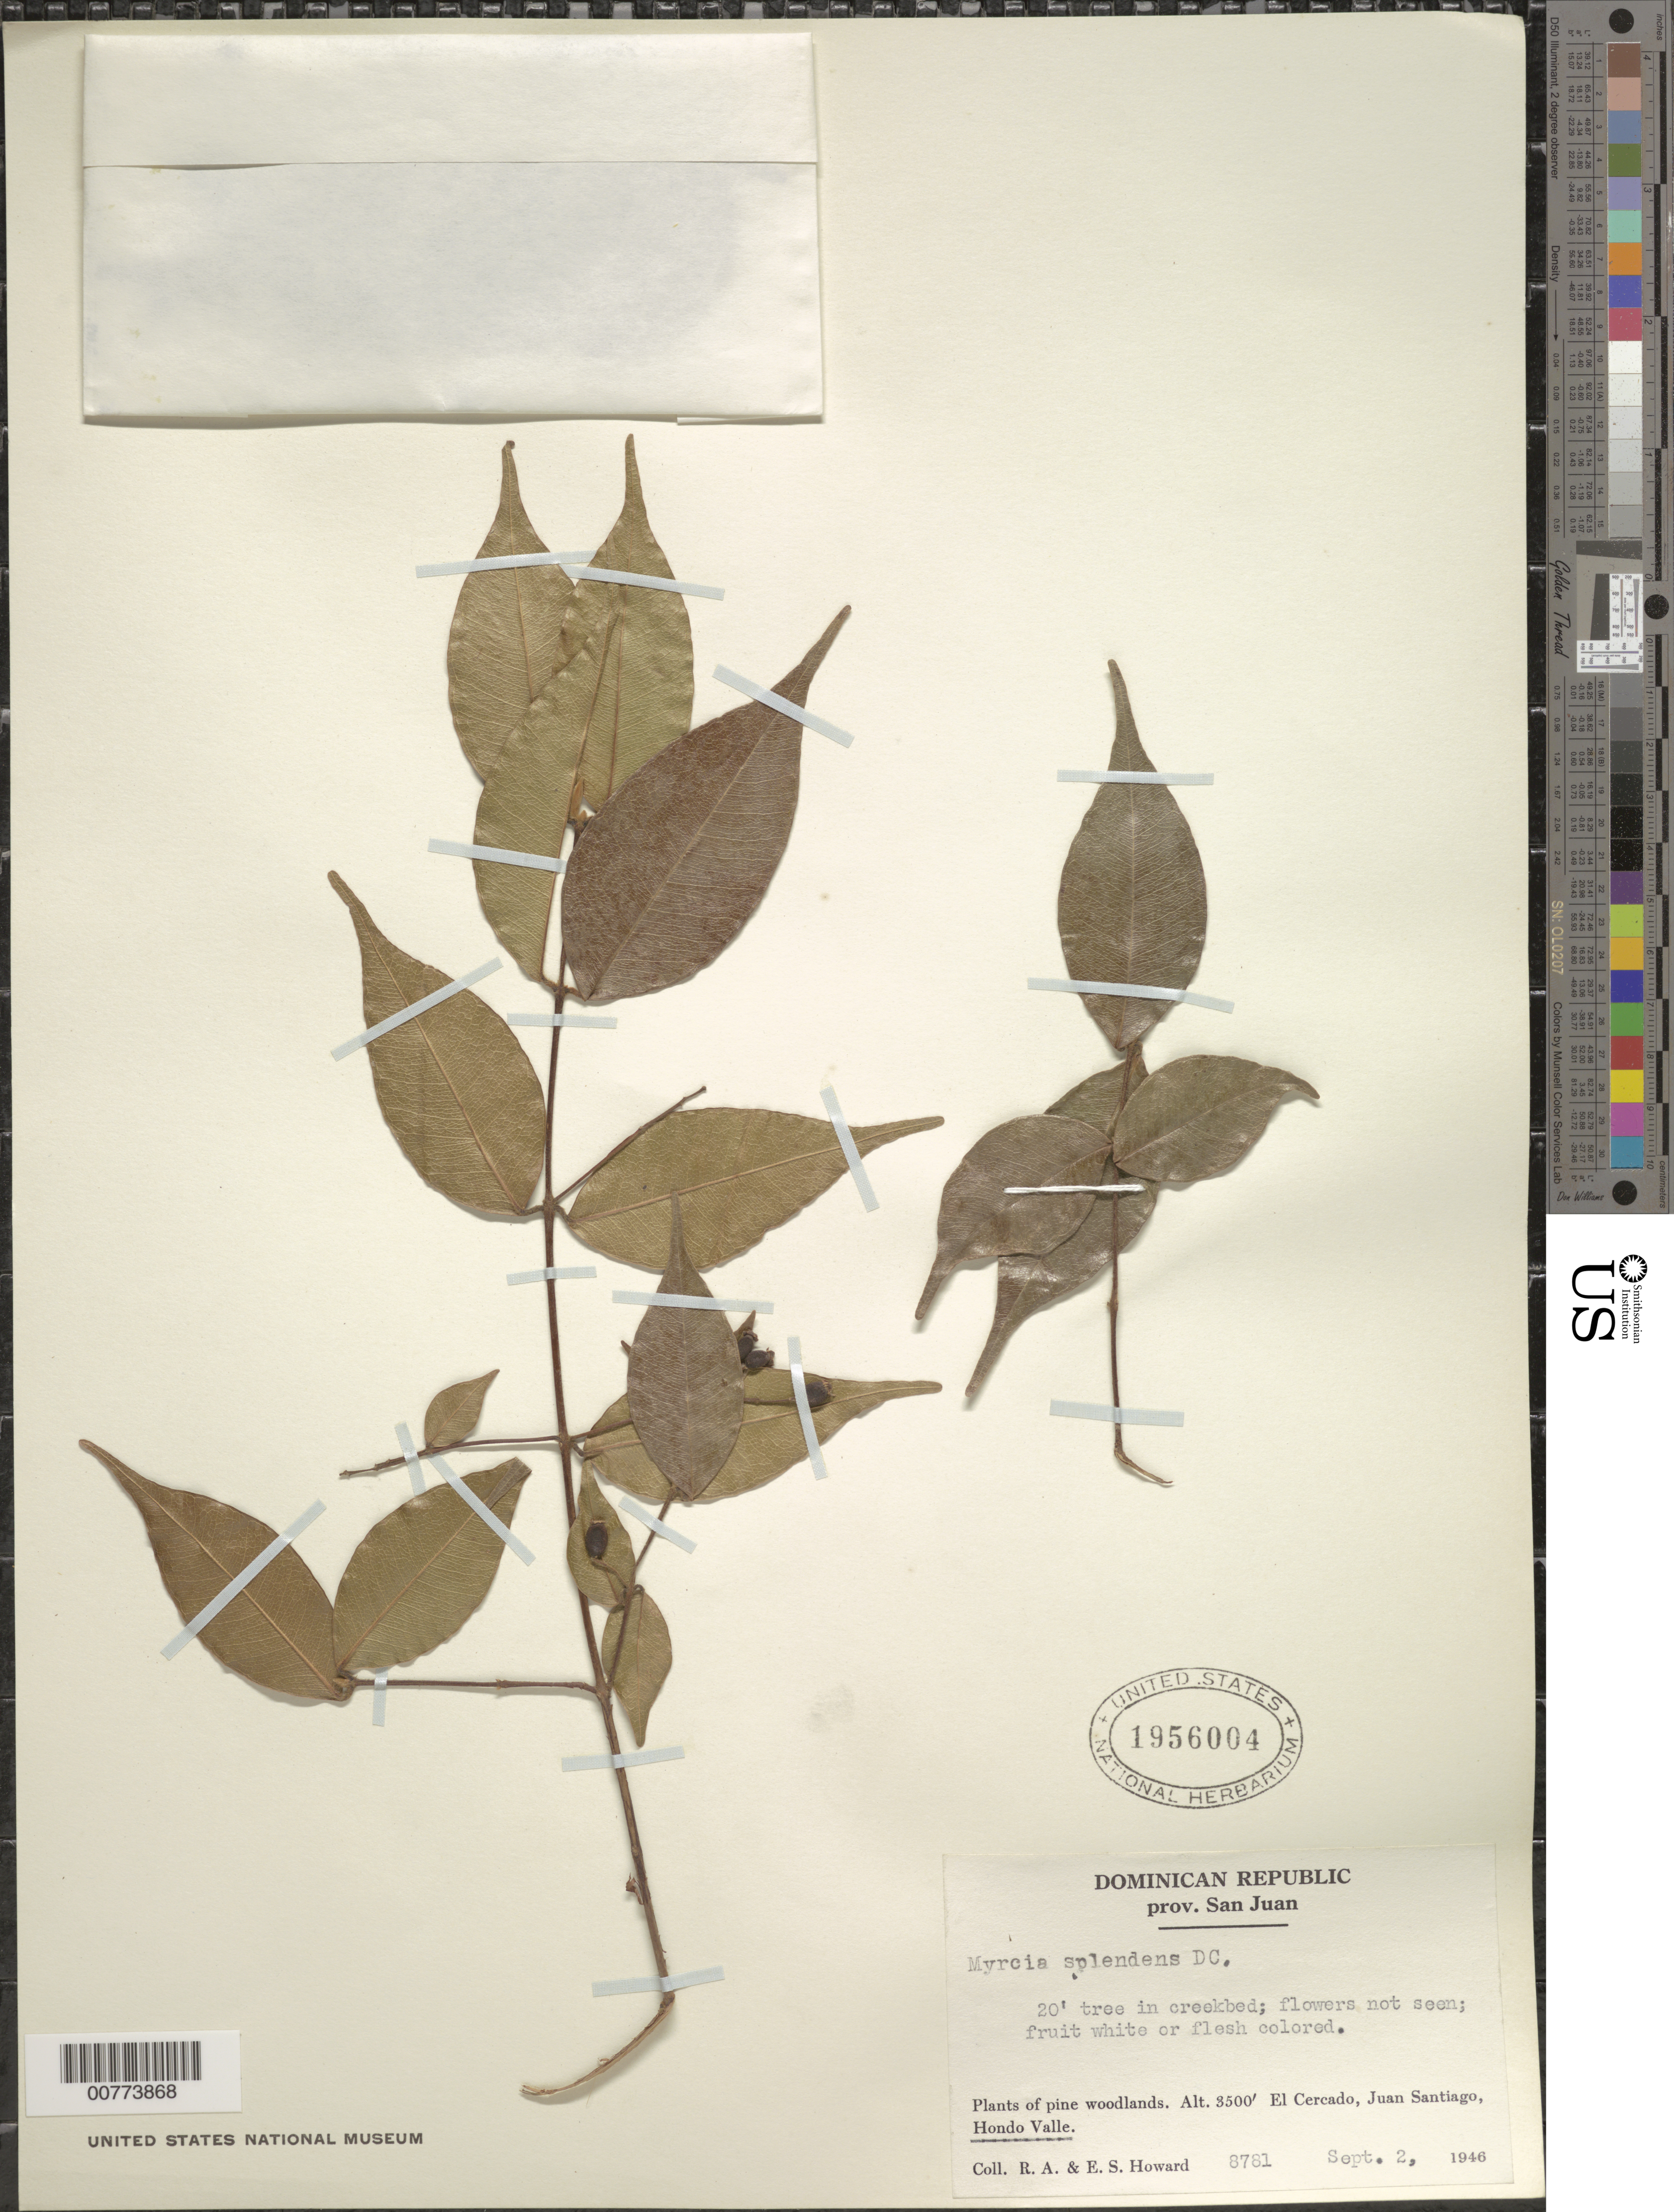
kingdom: Plantae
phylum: Tracheophyta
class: Magnoliopsida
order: Myrtales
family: Myrtaceae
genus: Myrcia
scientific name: Myrcia splendens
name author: (Sw.) DC.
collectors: R. A. Howard & E. S. Howard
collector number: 8781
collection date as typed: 02 Sep 1946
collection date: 1946-09-02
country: Dominican Republic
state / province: San Juan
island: Hispaniola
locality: El Cercado, Juan Santiago, Hondo Valle.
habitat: In creekbed.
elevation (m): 1067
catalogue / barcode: US 1956004